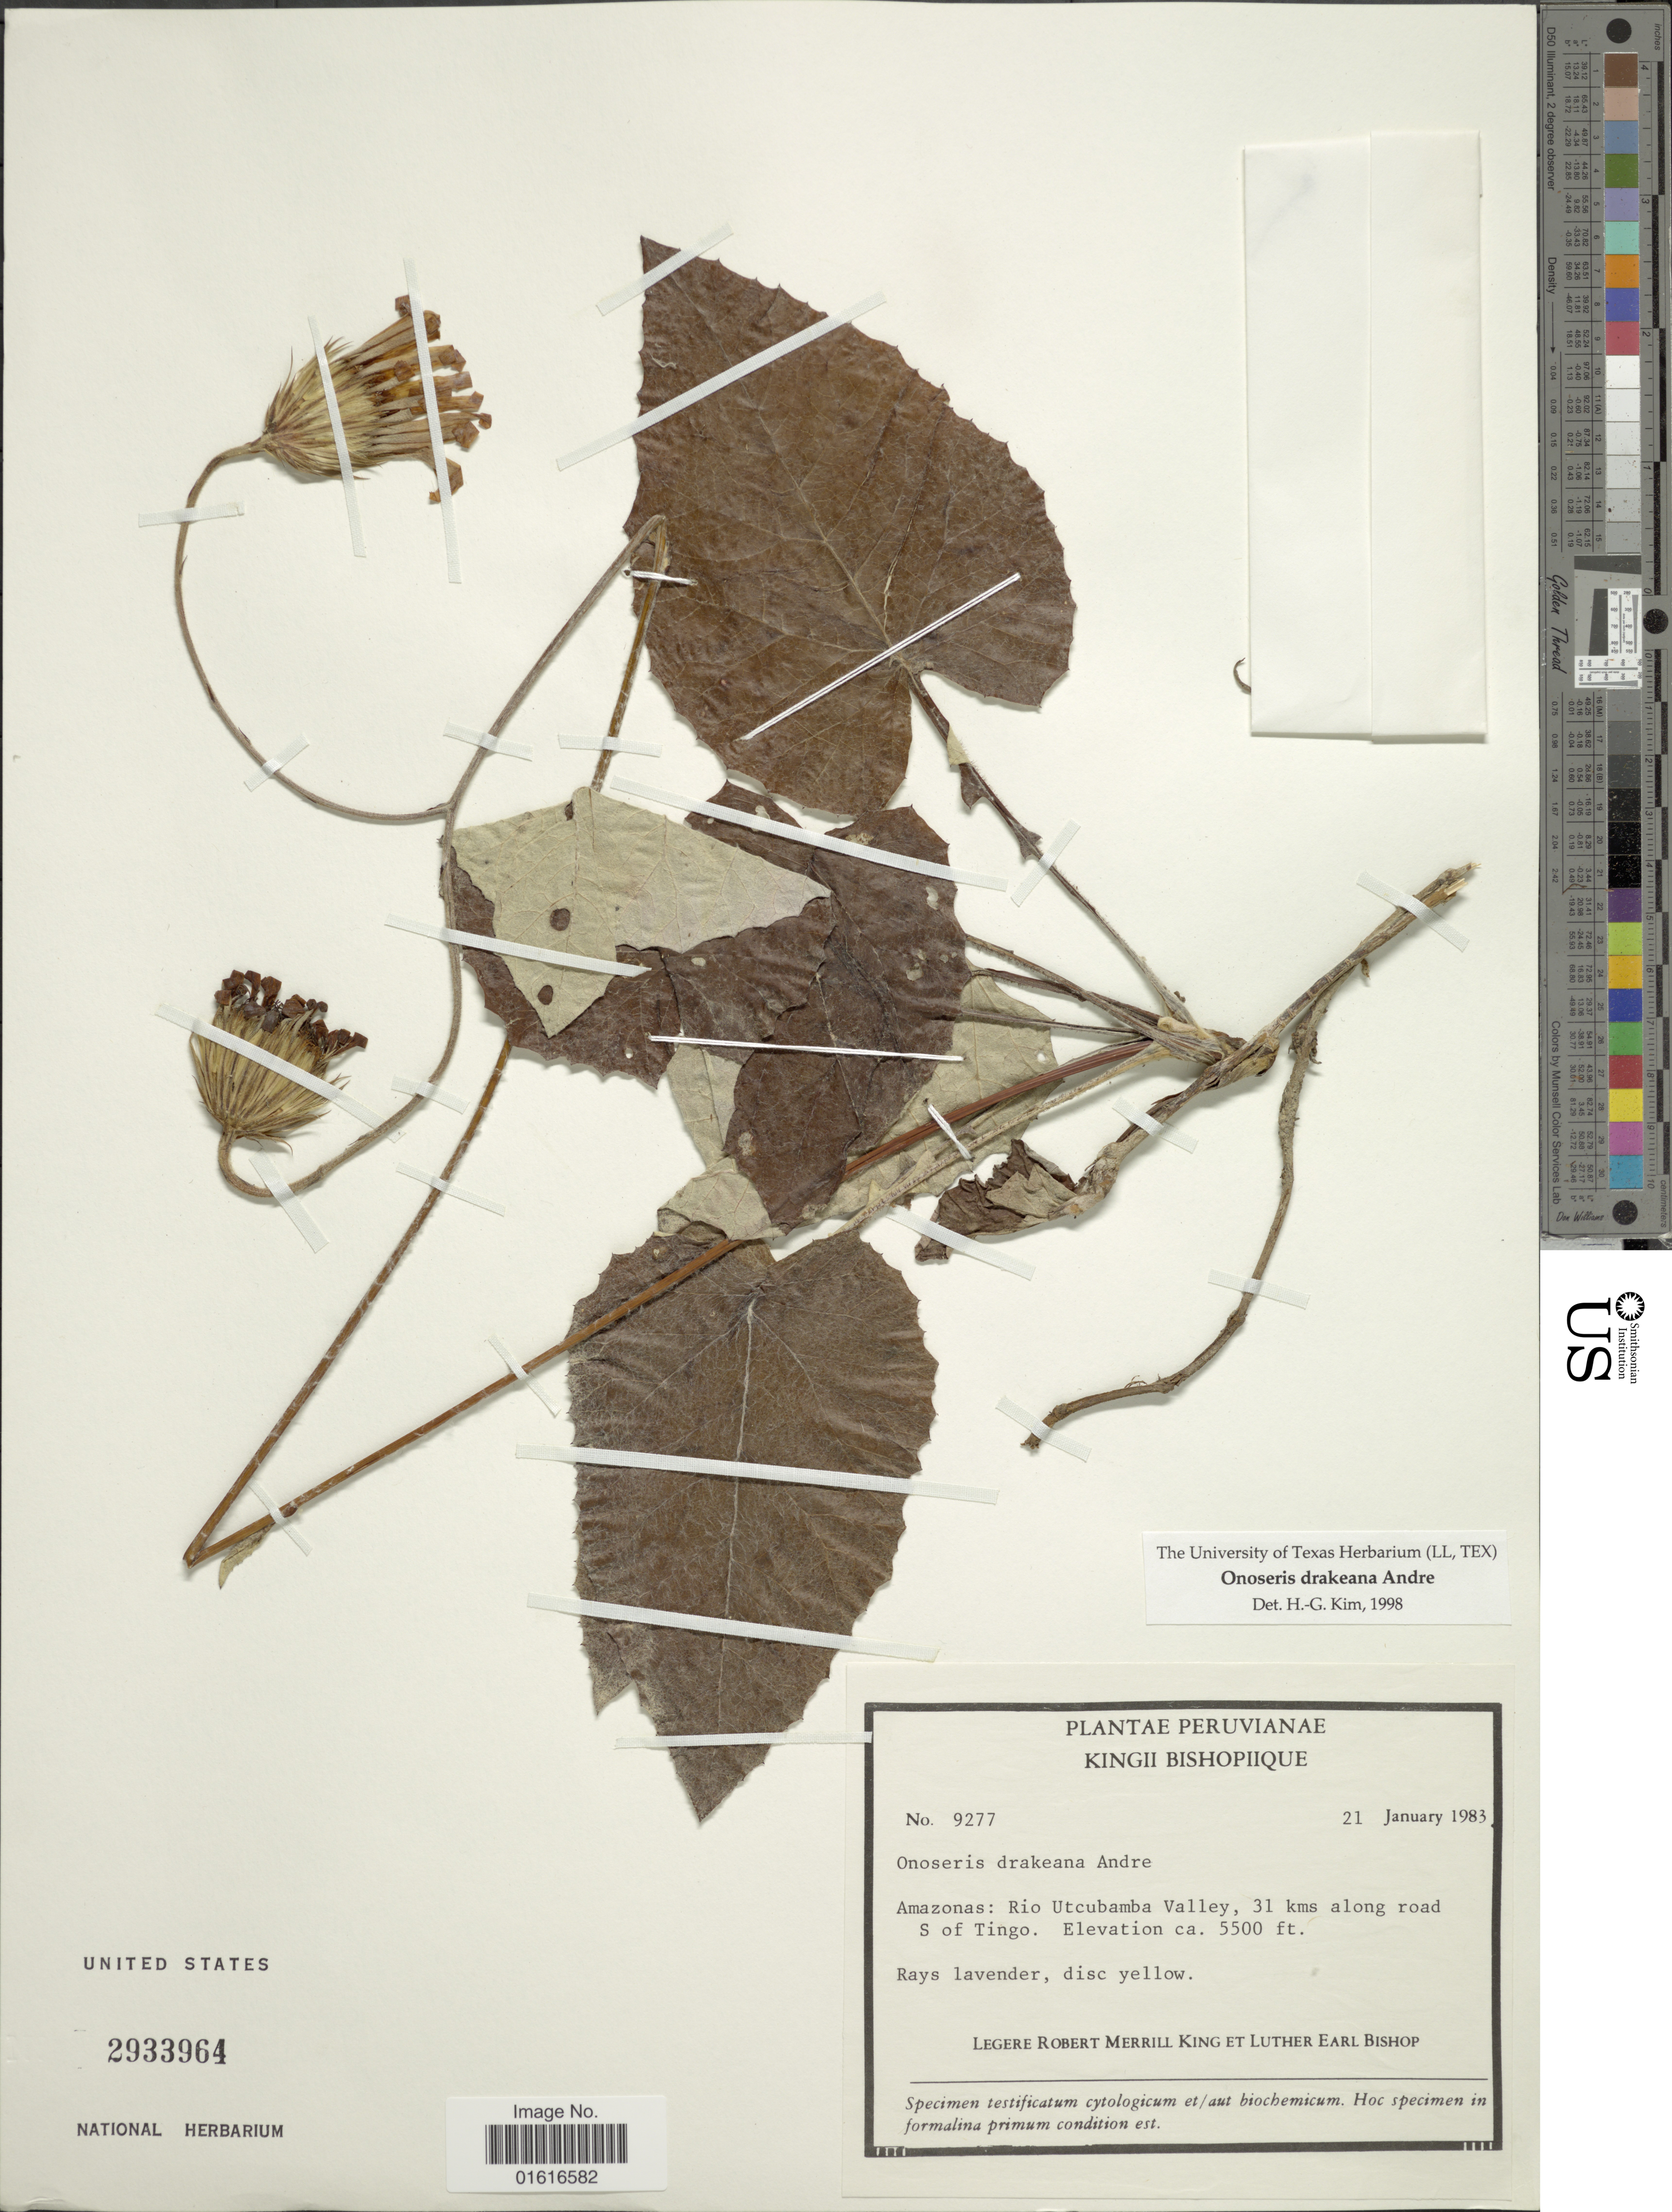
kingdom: Plantae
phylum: Tracheophyta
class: Magnoliopsida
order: Asterales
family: Asteraceae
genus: Onoseris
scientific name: Onoseris drakeana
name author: André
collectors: R. M. King & L. E. Bishop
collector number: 9277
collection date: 1983-01-21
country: Peru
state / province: Amazonas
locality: Rio Utcubamba Valley, 31 kms along road S of Tingo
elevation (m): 1676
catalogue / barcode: US 2933964